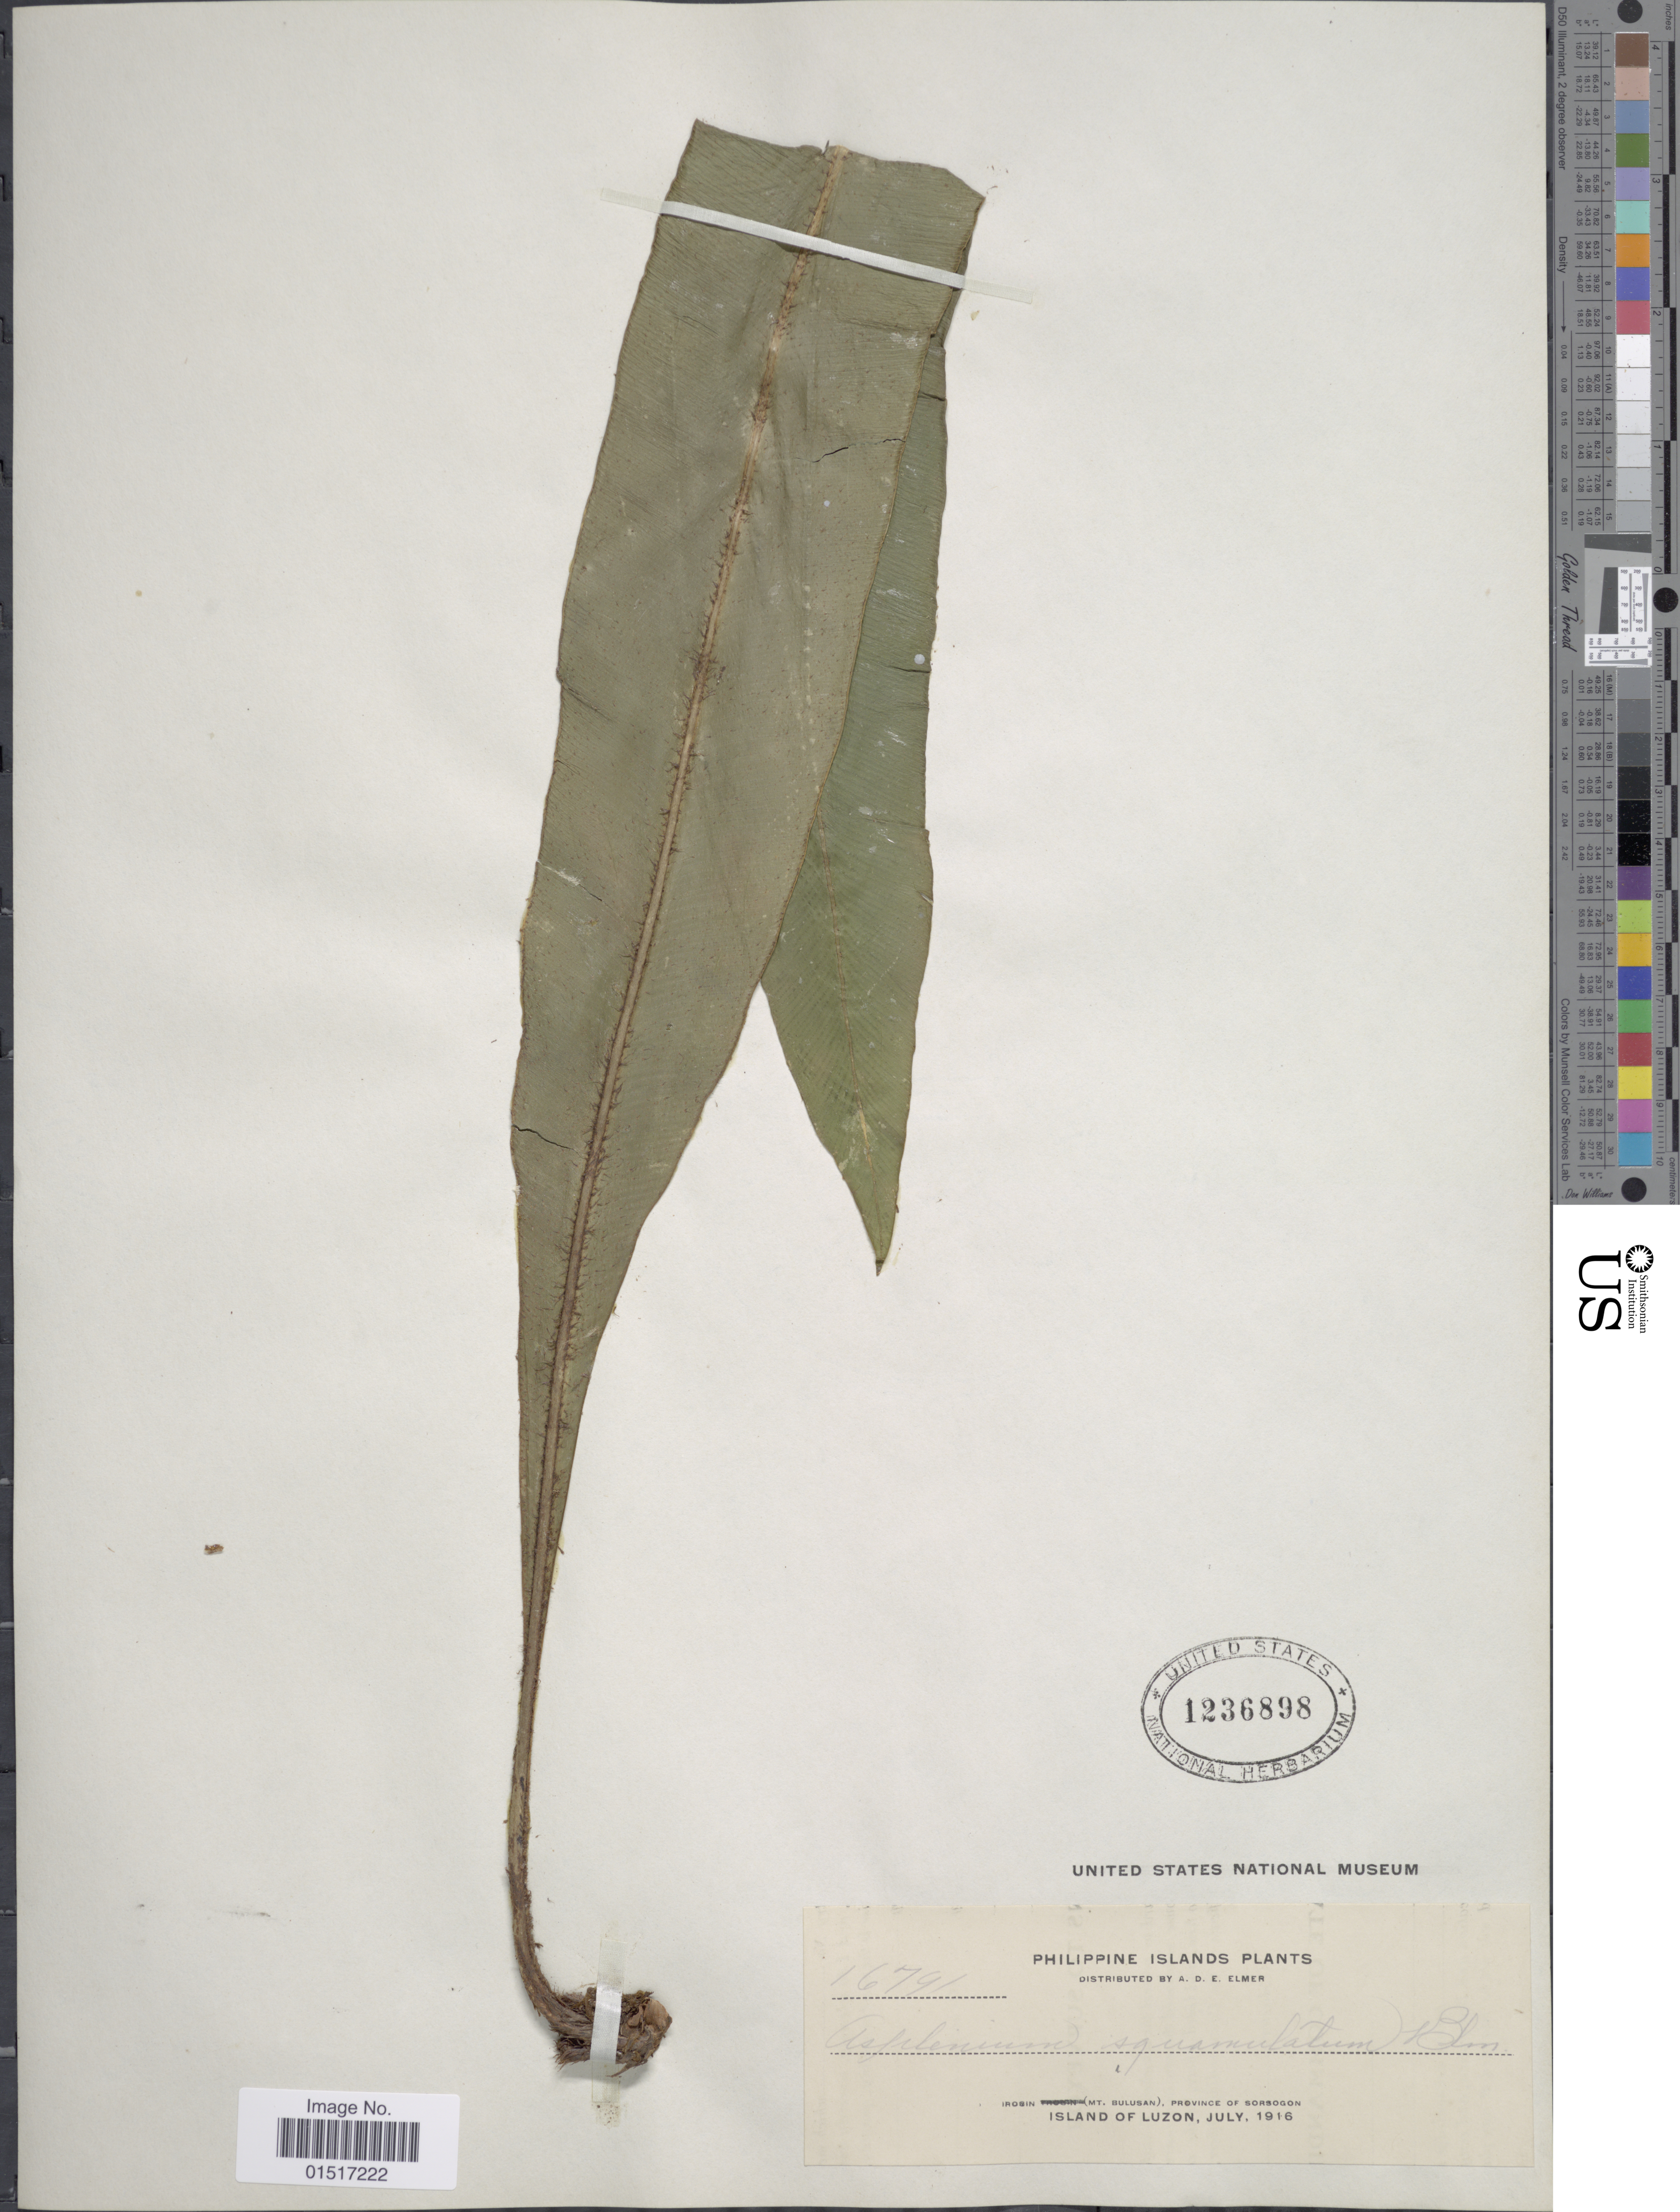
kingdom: Plantae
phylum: Tracheophyta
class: Polypodiopsida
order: Polypodiales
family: Aspleniaceae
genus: Asplenium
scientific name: Asplenium vittiforme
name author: Cav.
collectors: A. D. E. Elmer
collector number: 16791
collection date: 1916-07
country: Philippines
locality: Irosin (Mt. Bulusan), Province of Sorsogon. Island of Luzon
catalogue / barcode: US 1236898